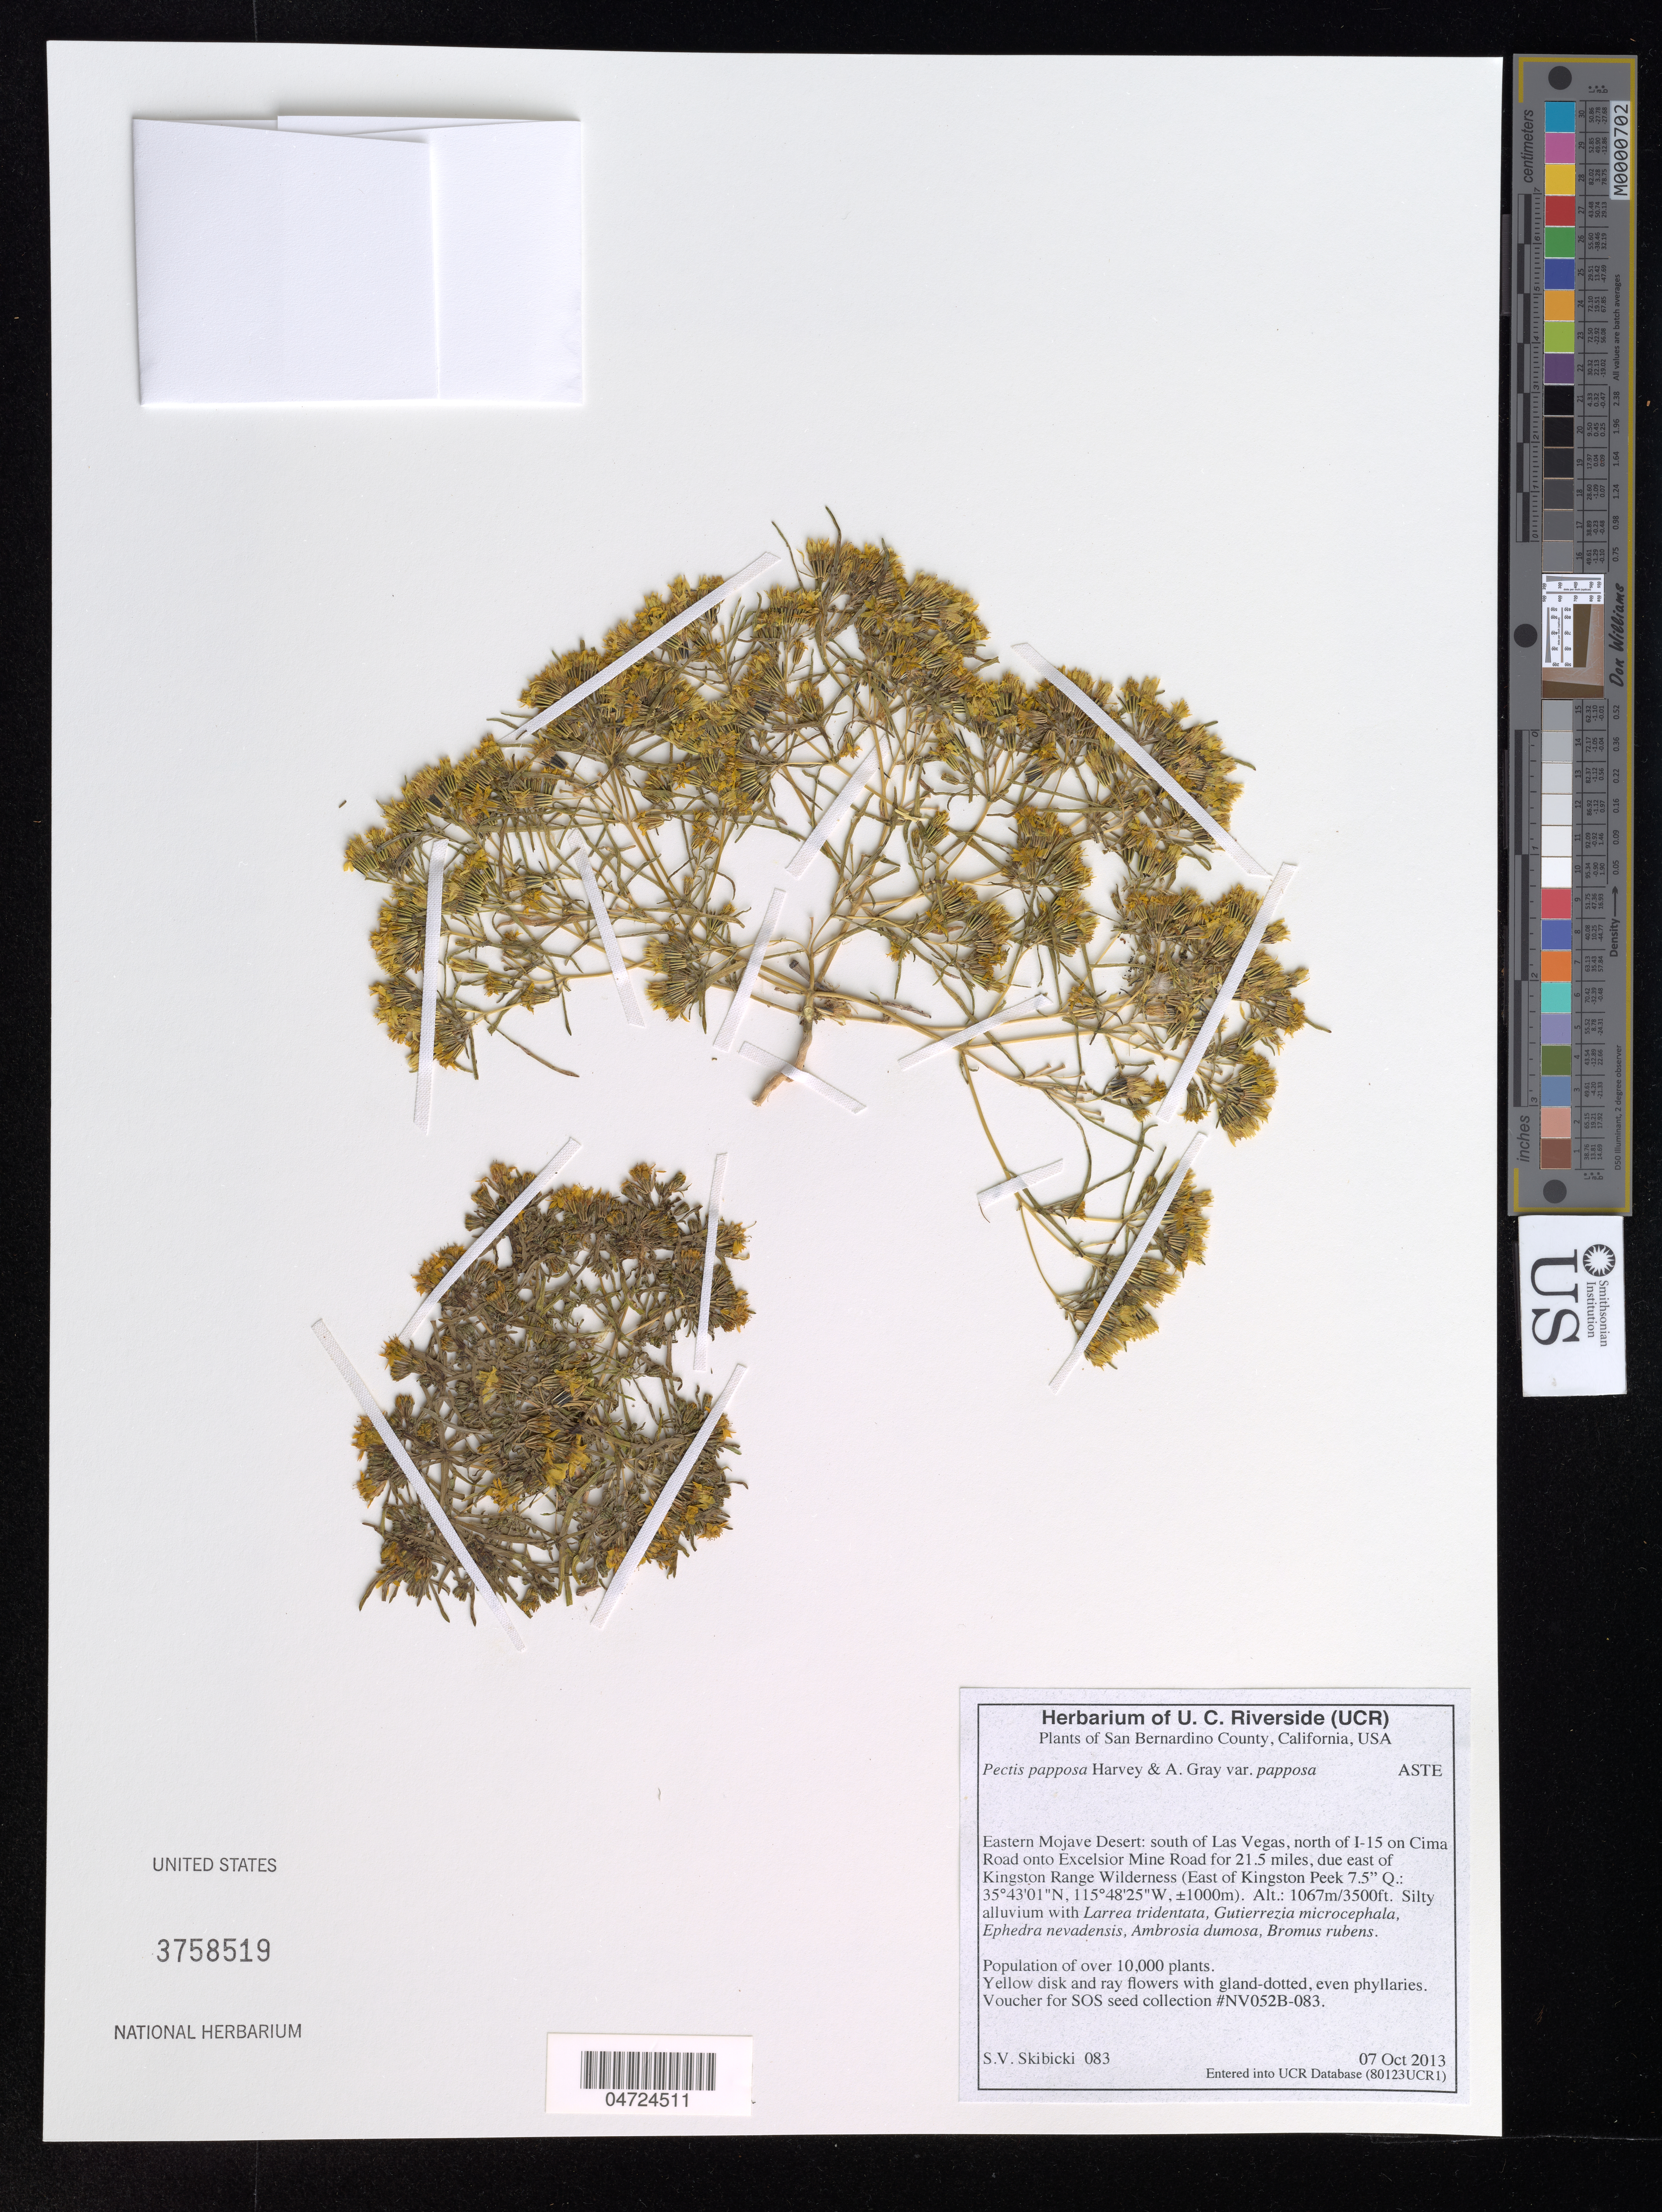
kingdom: Plantae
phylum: Tracheophyta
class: Magnoliopsida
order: Asterales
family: Asteraceae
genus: Pectis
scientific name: Pectis papposa var. papposa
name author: Harv. & A. Gray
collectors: S. Skibicki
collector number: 083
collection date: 2013-10-07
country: United States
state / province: California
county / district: San Bernardino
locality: San Bernardino County. Eastern Mojave Desert: south of Las Vegas, north of I-15 on Cima Road onto Excelsior Mine Road for 21.5 miles, due east of Kingston Range Wilderness (East of Kingston Peak 7.5" Q.).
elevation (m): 1067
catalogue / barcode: US 3758519